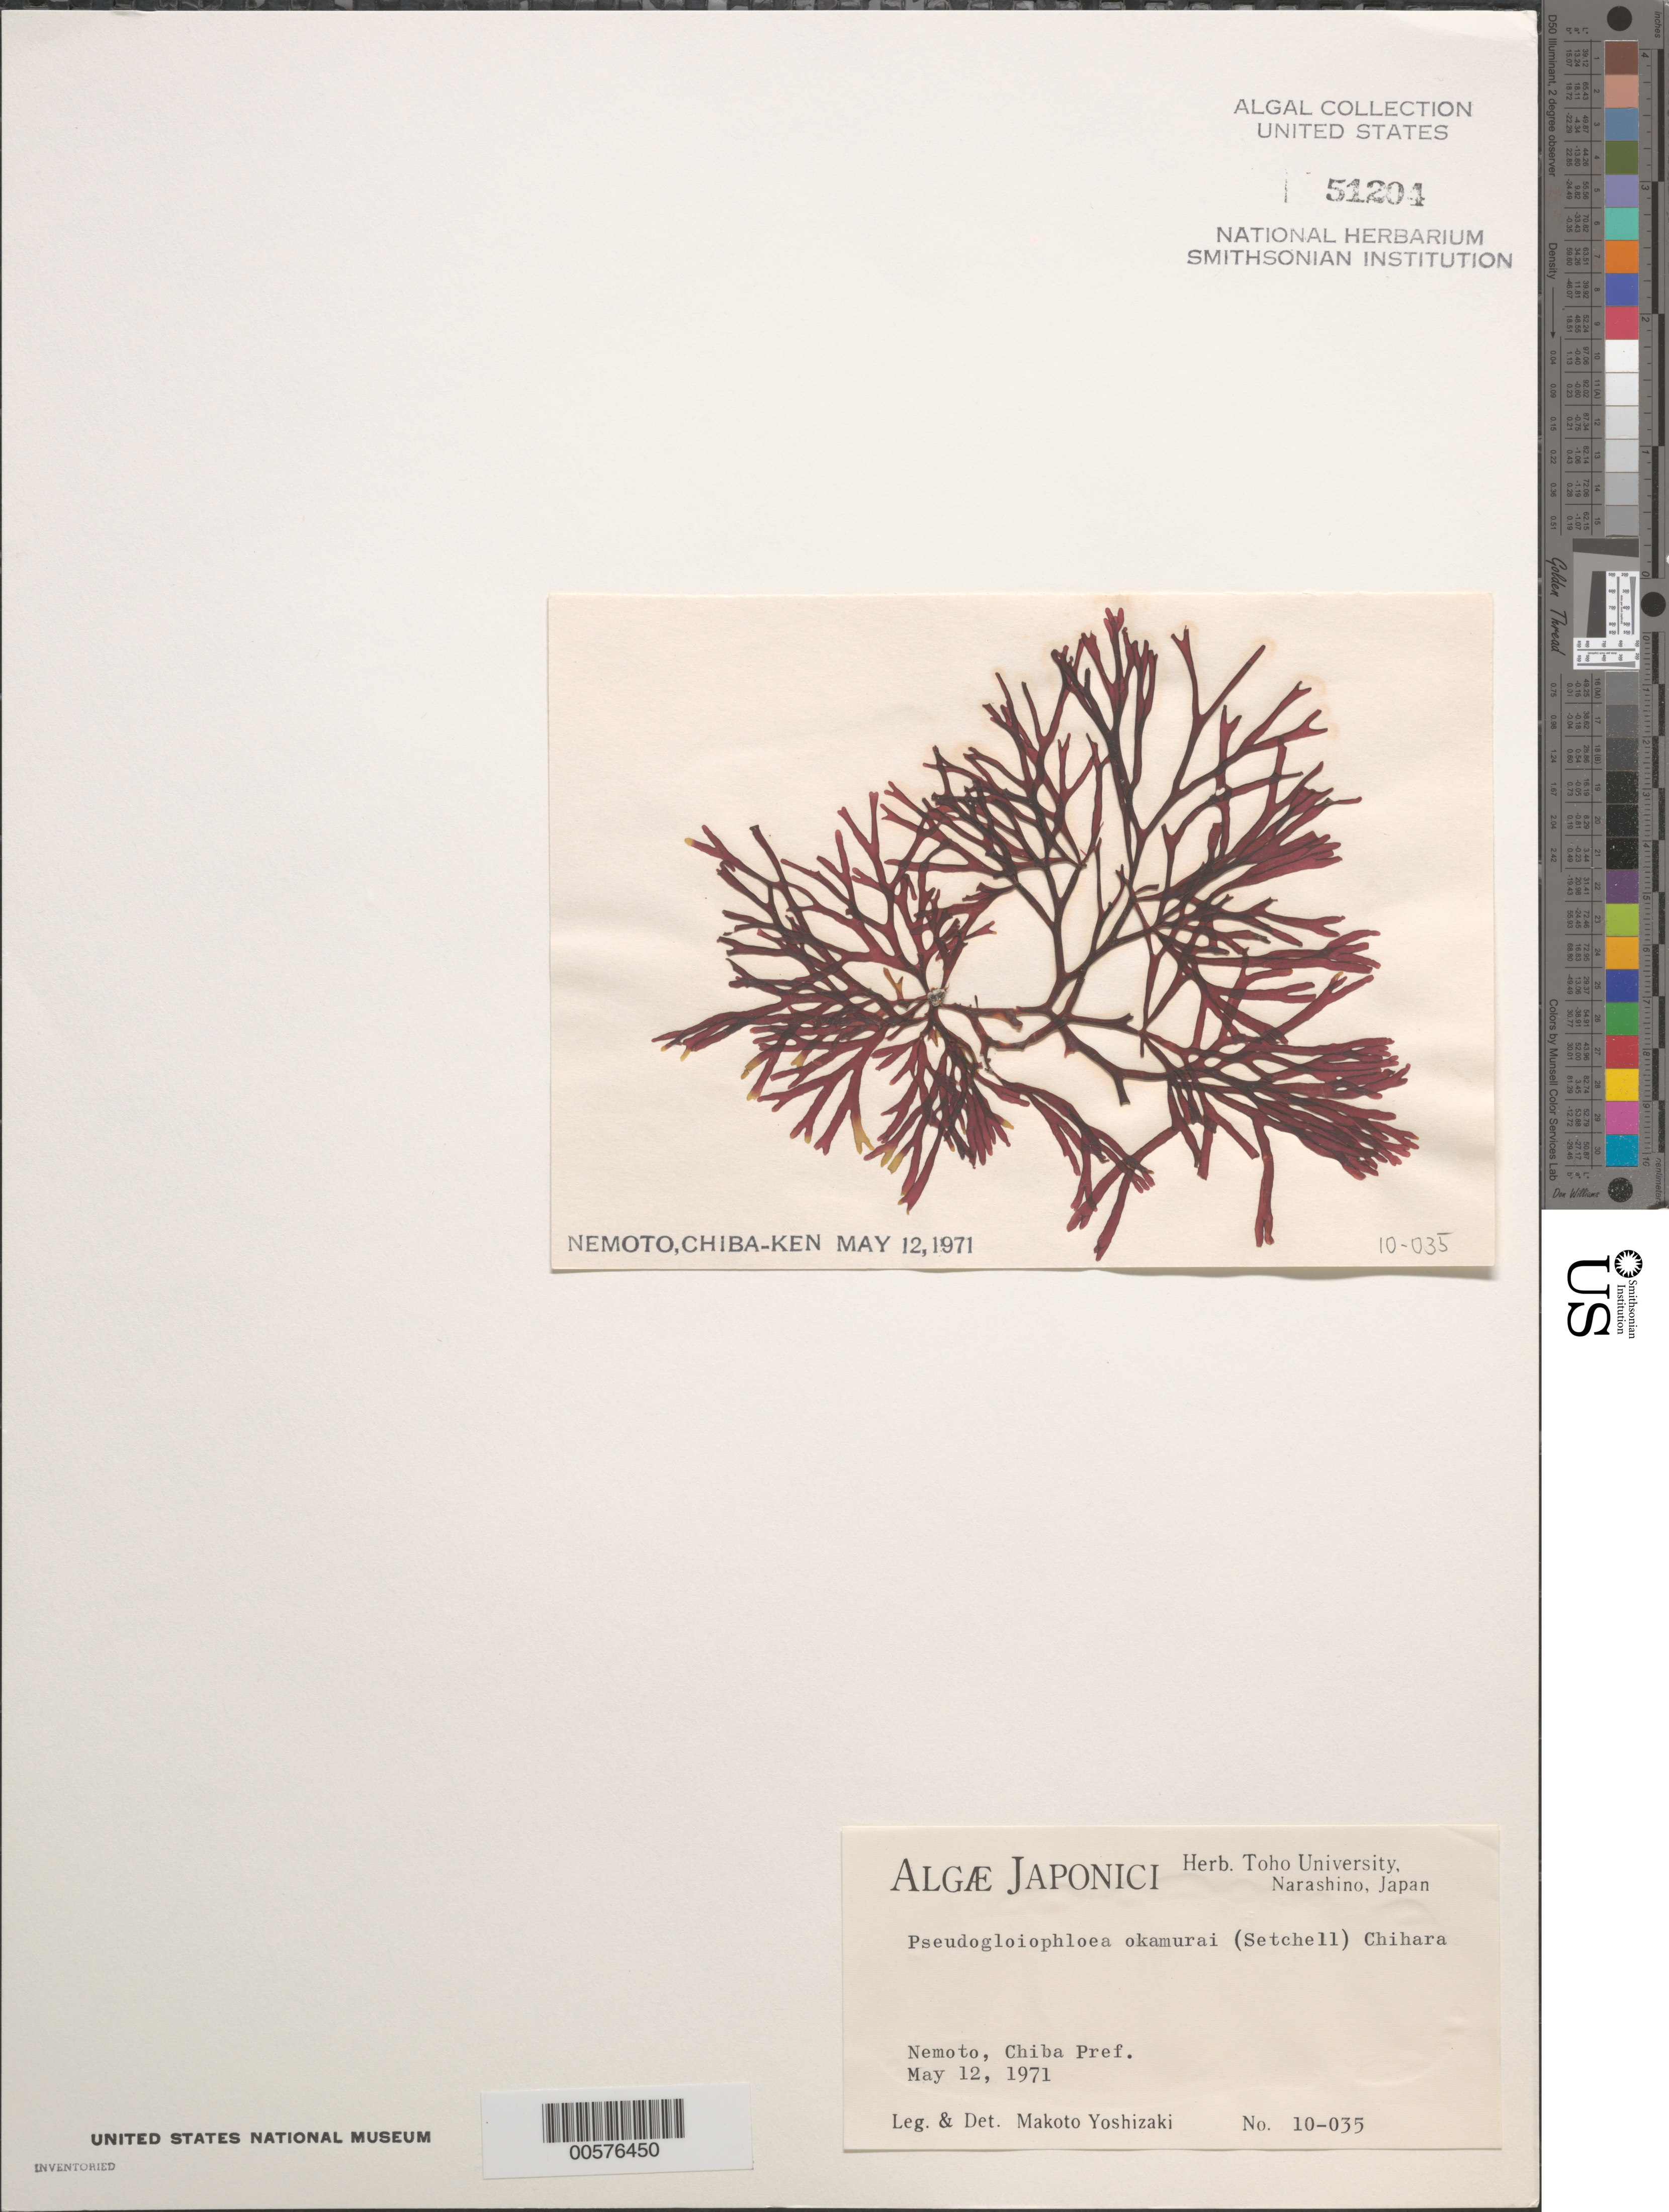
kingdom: Plantae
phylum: Rhodophyta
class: Florideophyceae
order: Nemaliales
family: Scinaiaceae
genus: Scinaia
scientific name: Scinaia okamurae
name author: (Setch.) Huisman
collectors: M. Yoshizaki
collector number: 10-035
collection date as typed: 12 May 1971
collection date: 1971-05-12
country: Japan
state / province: Tiba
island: Honshu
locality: Nemoto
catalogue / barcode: US 51204